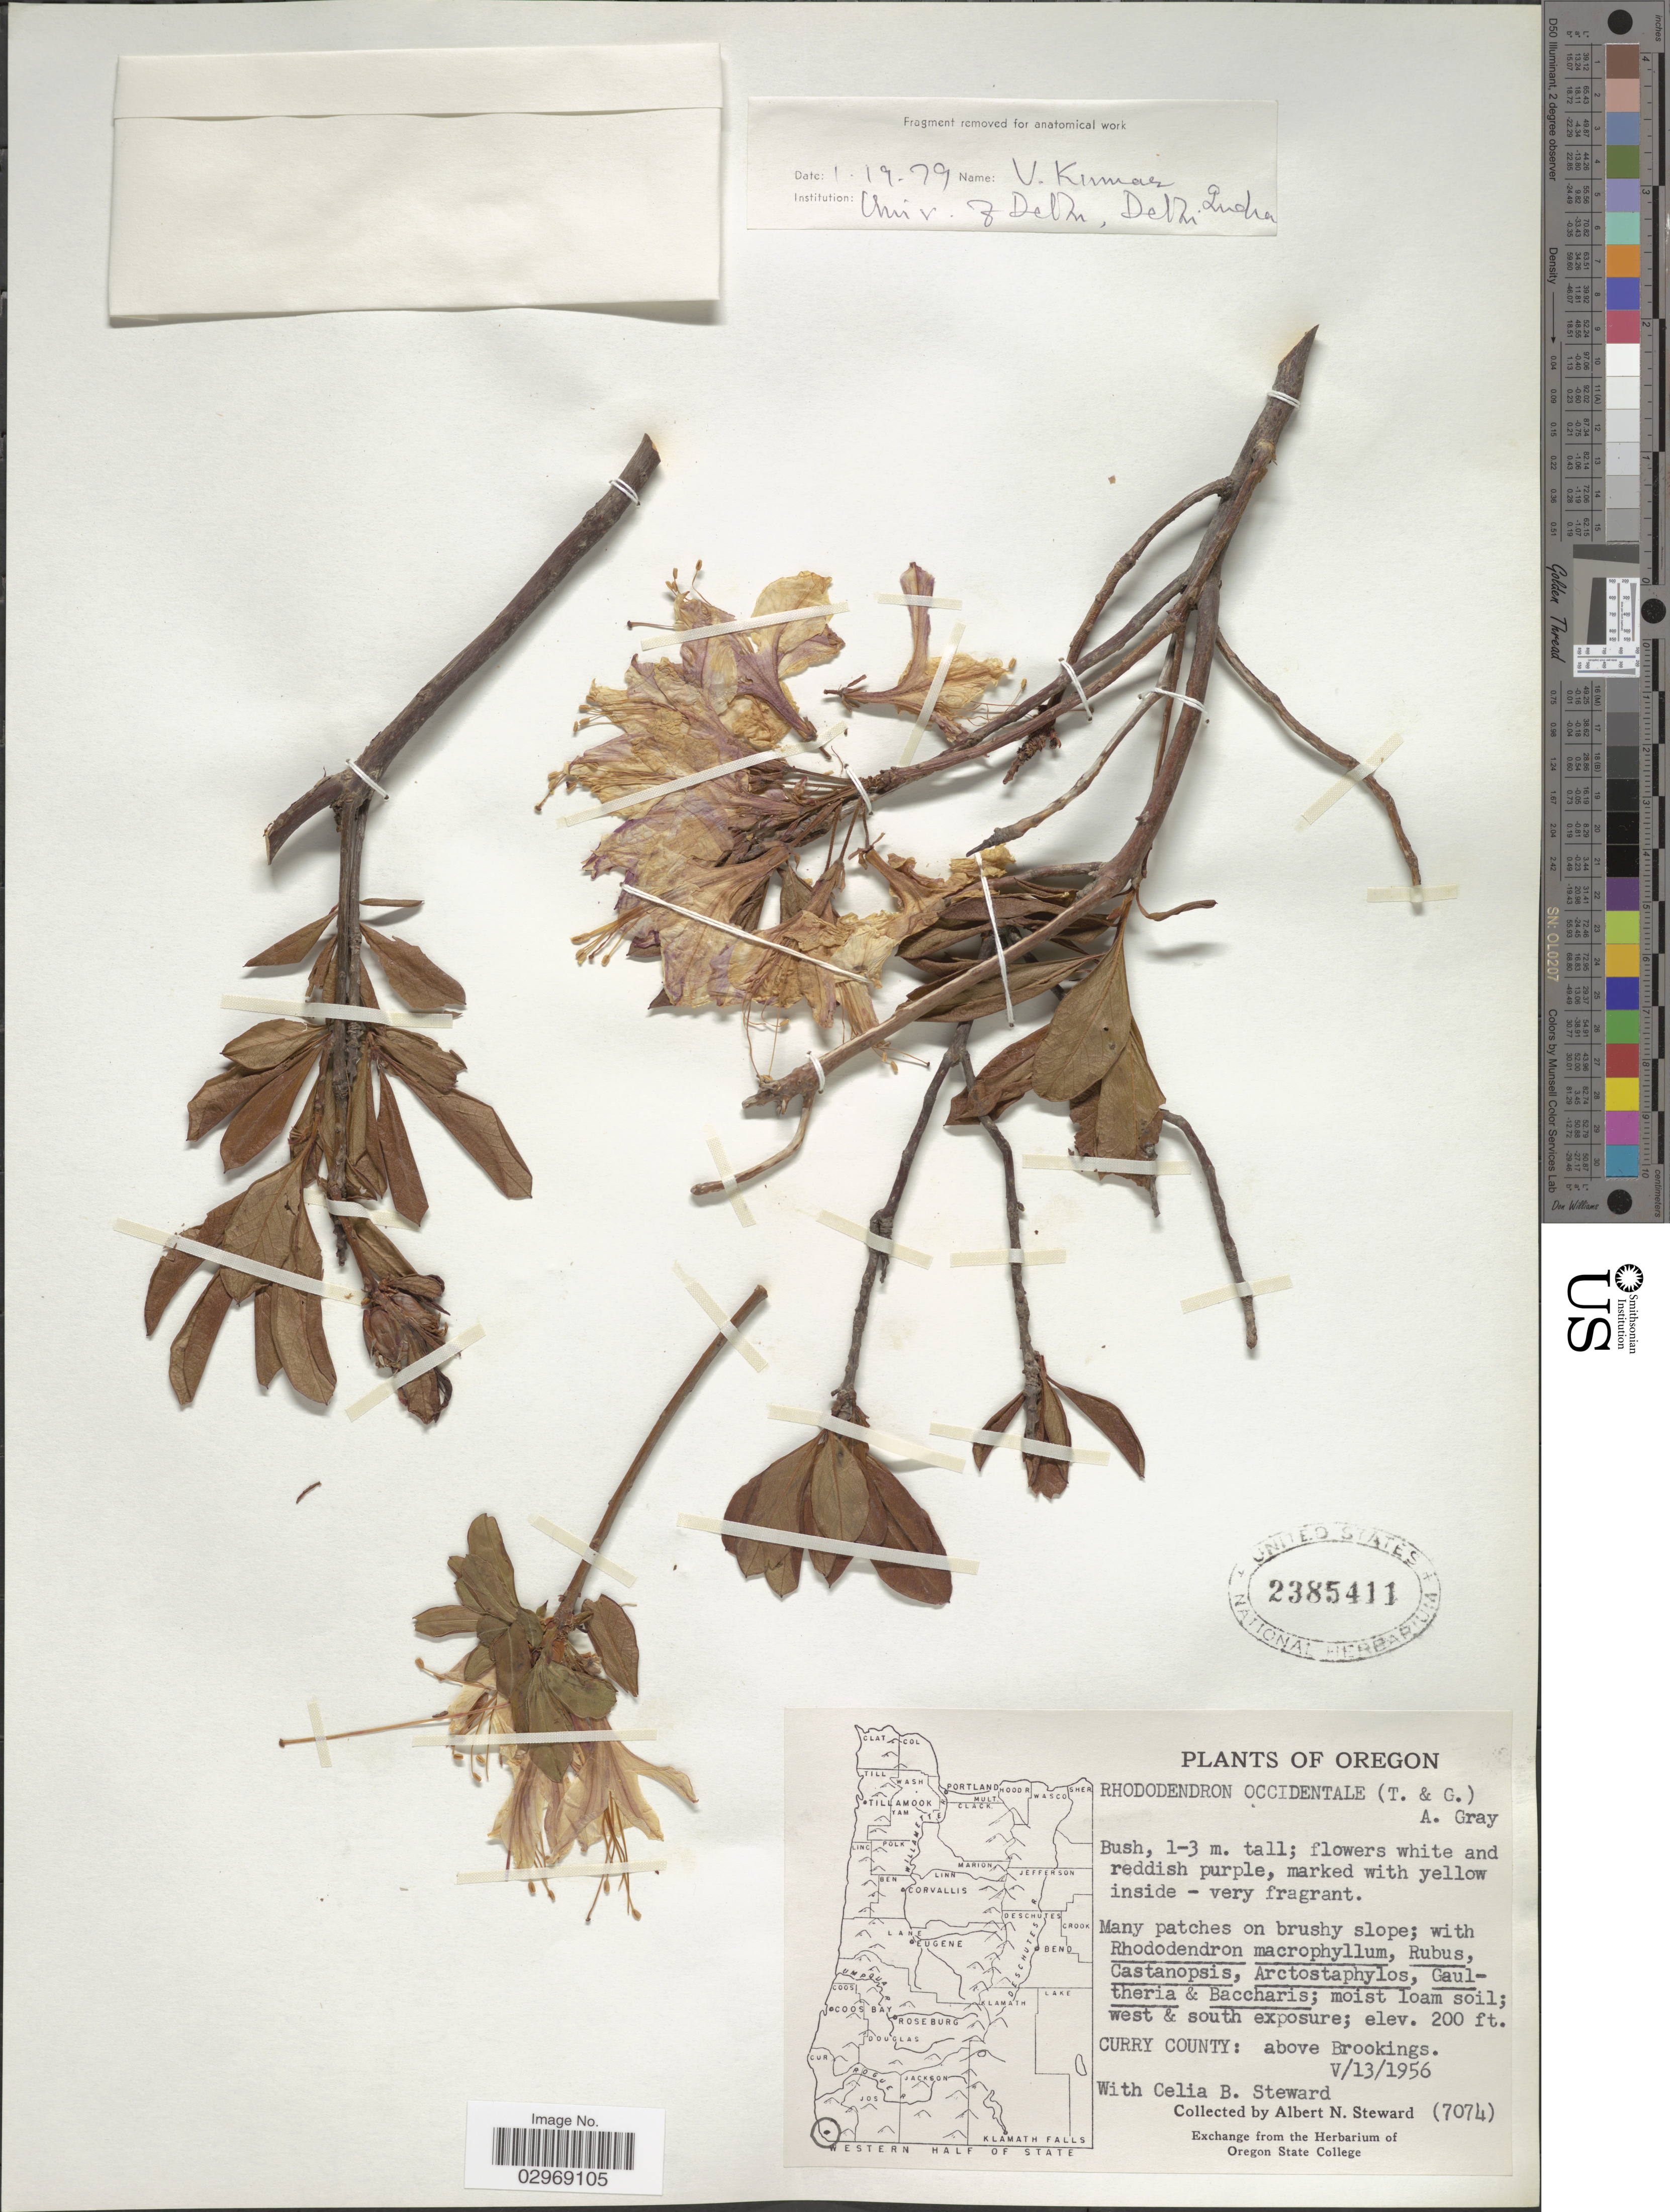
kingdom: Plantae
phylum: Tracheophyta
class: Magnoliopsida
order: Ericales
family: Ericaceae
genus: Rhododendron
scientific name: Rhododendron occidentale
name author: (Torr. & A. Gray) A. Gray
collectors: A. N. Steward & C. Steward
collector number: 7074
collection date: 1956-05-13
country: United States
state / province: Oregon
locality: Curry County: above Brookings.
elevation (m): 61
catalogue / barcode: US 2385411